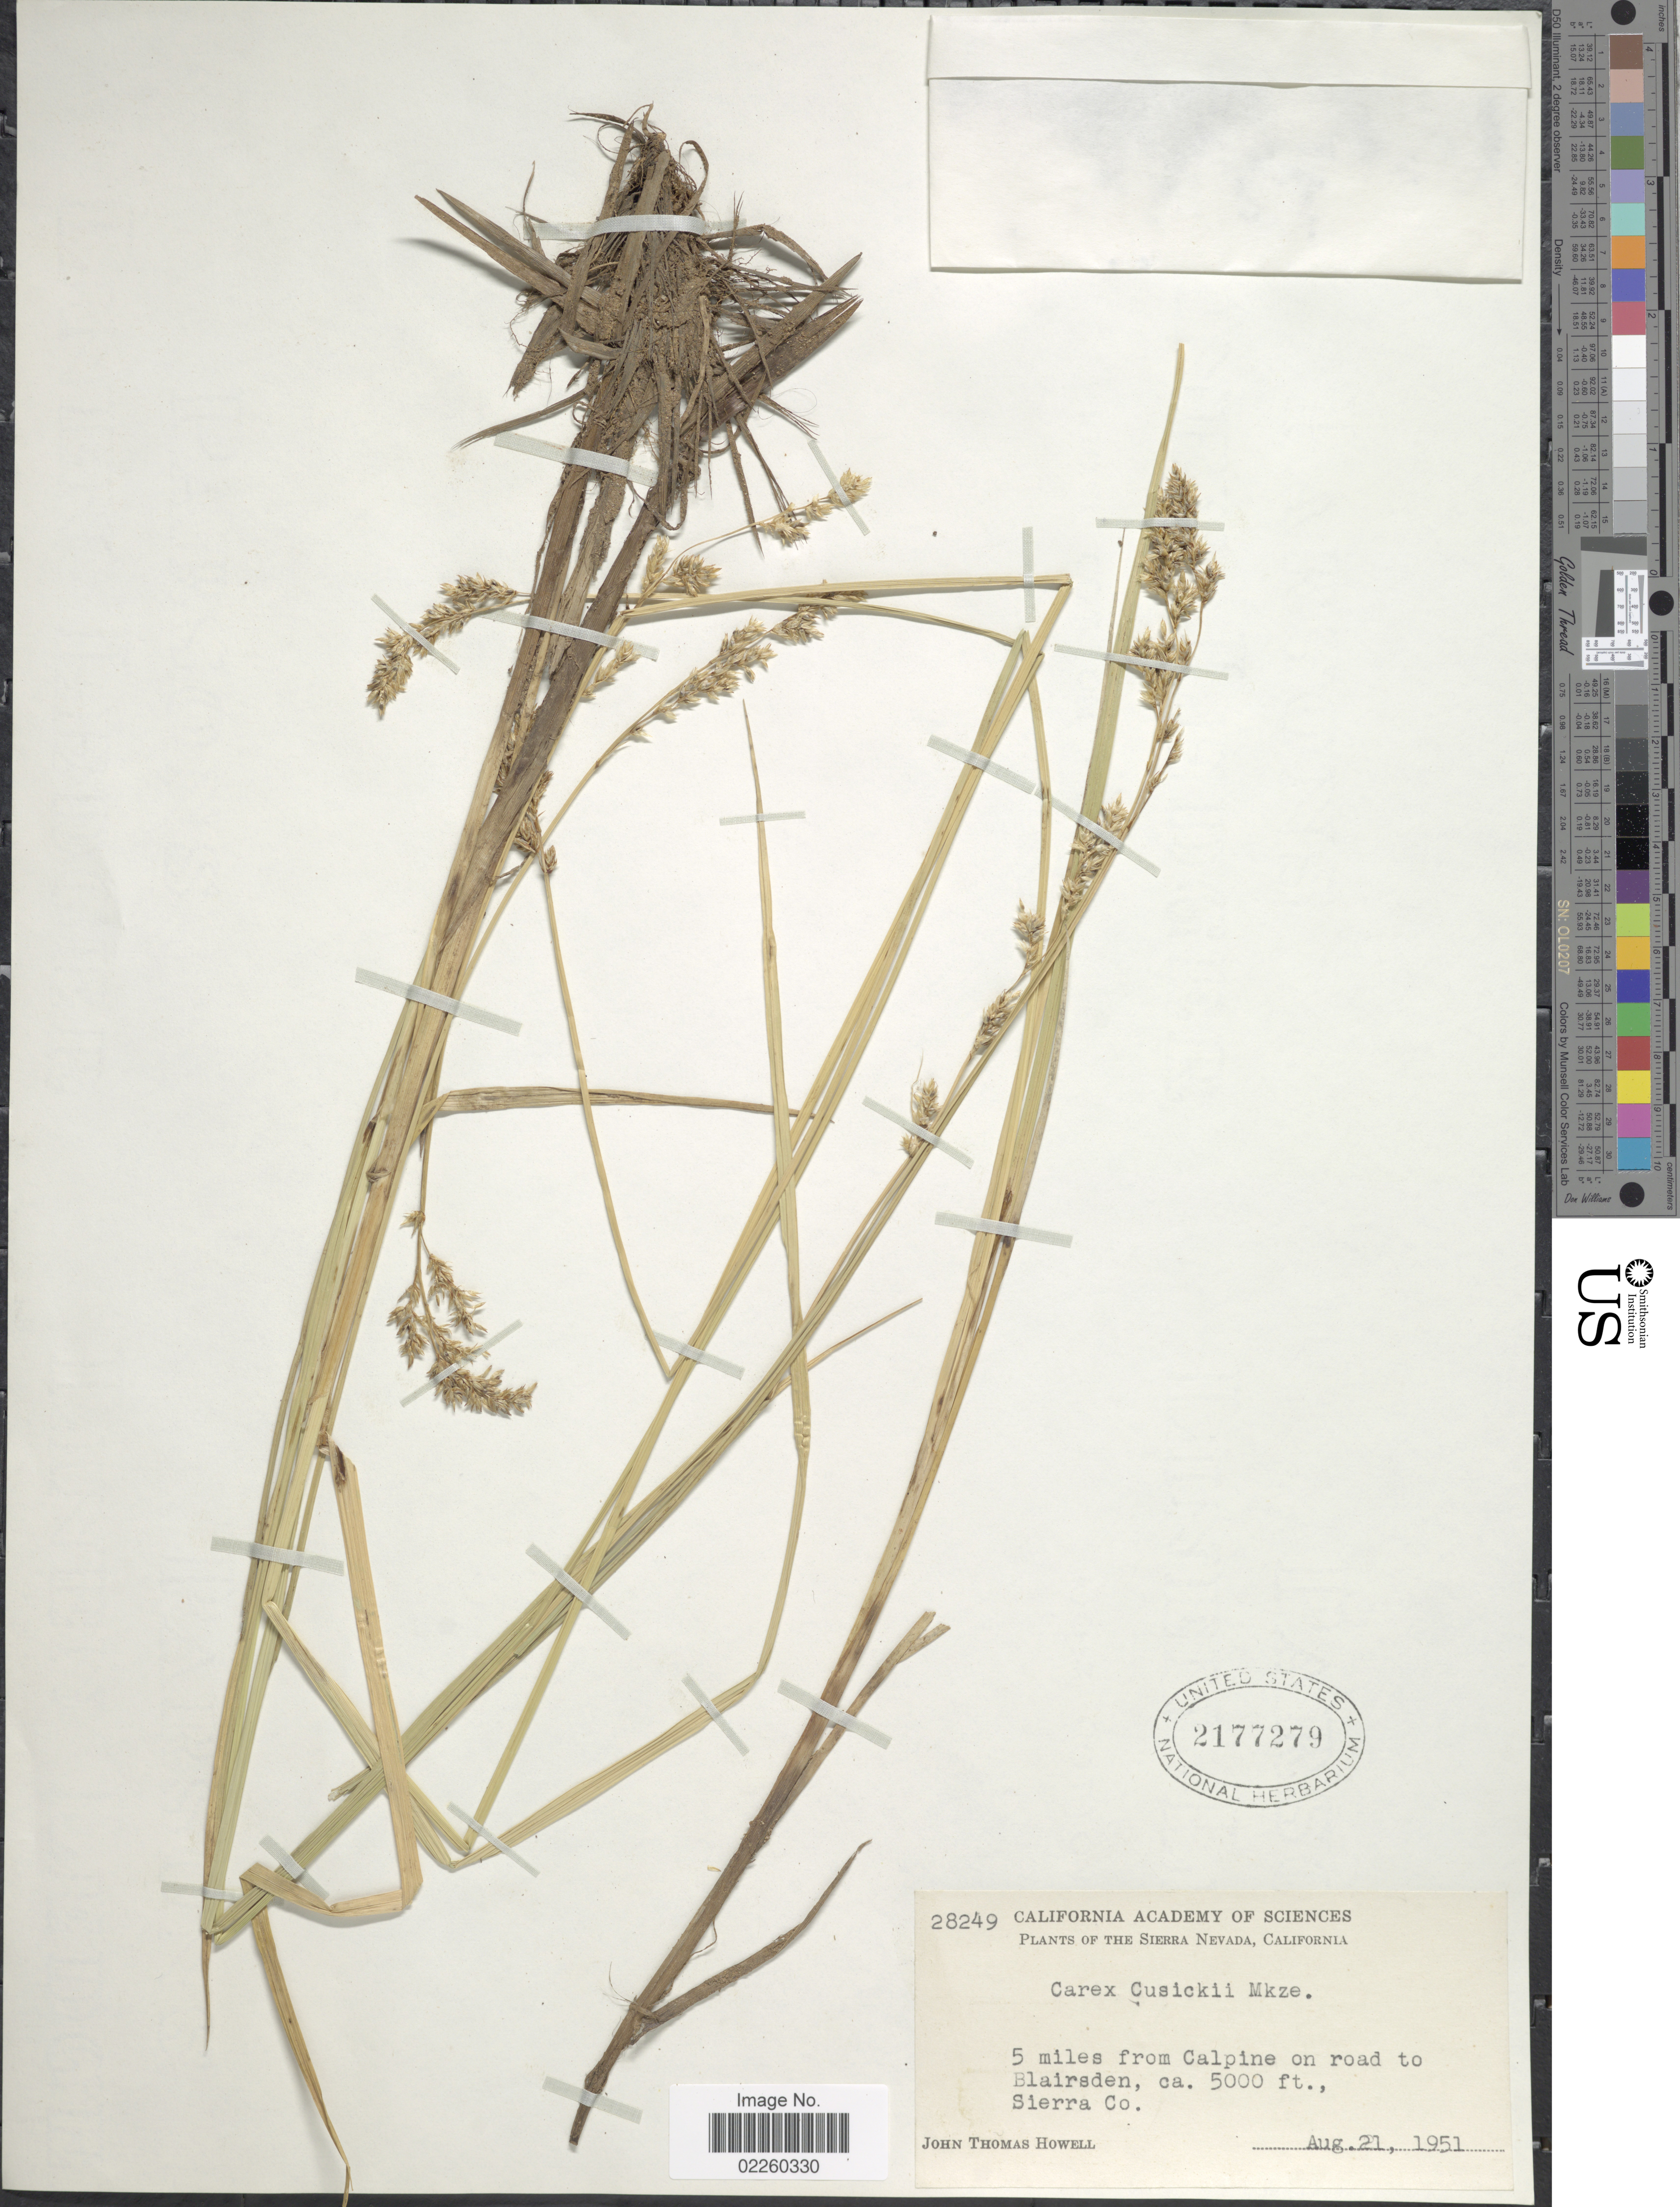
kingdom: Plantae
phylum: Tracheophyta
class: Liliopsida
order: Poales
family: Cyperaceae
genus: Carex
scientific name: Carex cusickii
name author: Mack.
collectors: J. T. Howell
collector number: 28249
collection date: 1951-08-21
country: United States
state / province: California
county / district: Sierra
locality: Sierra Nevada, 5 miles from Calpine on road to Blairsden, Sierra Co.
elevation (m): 1524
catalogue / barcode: US 2177279